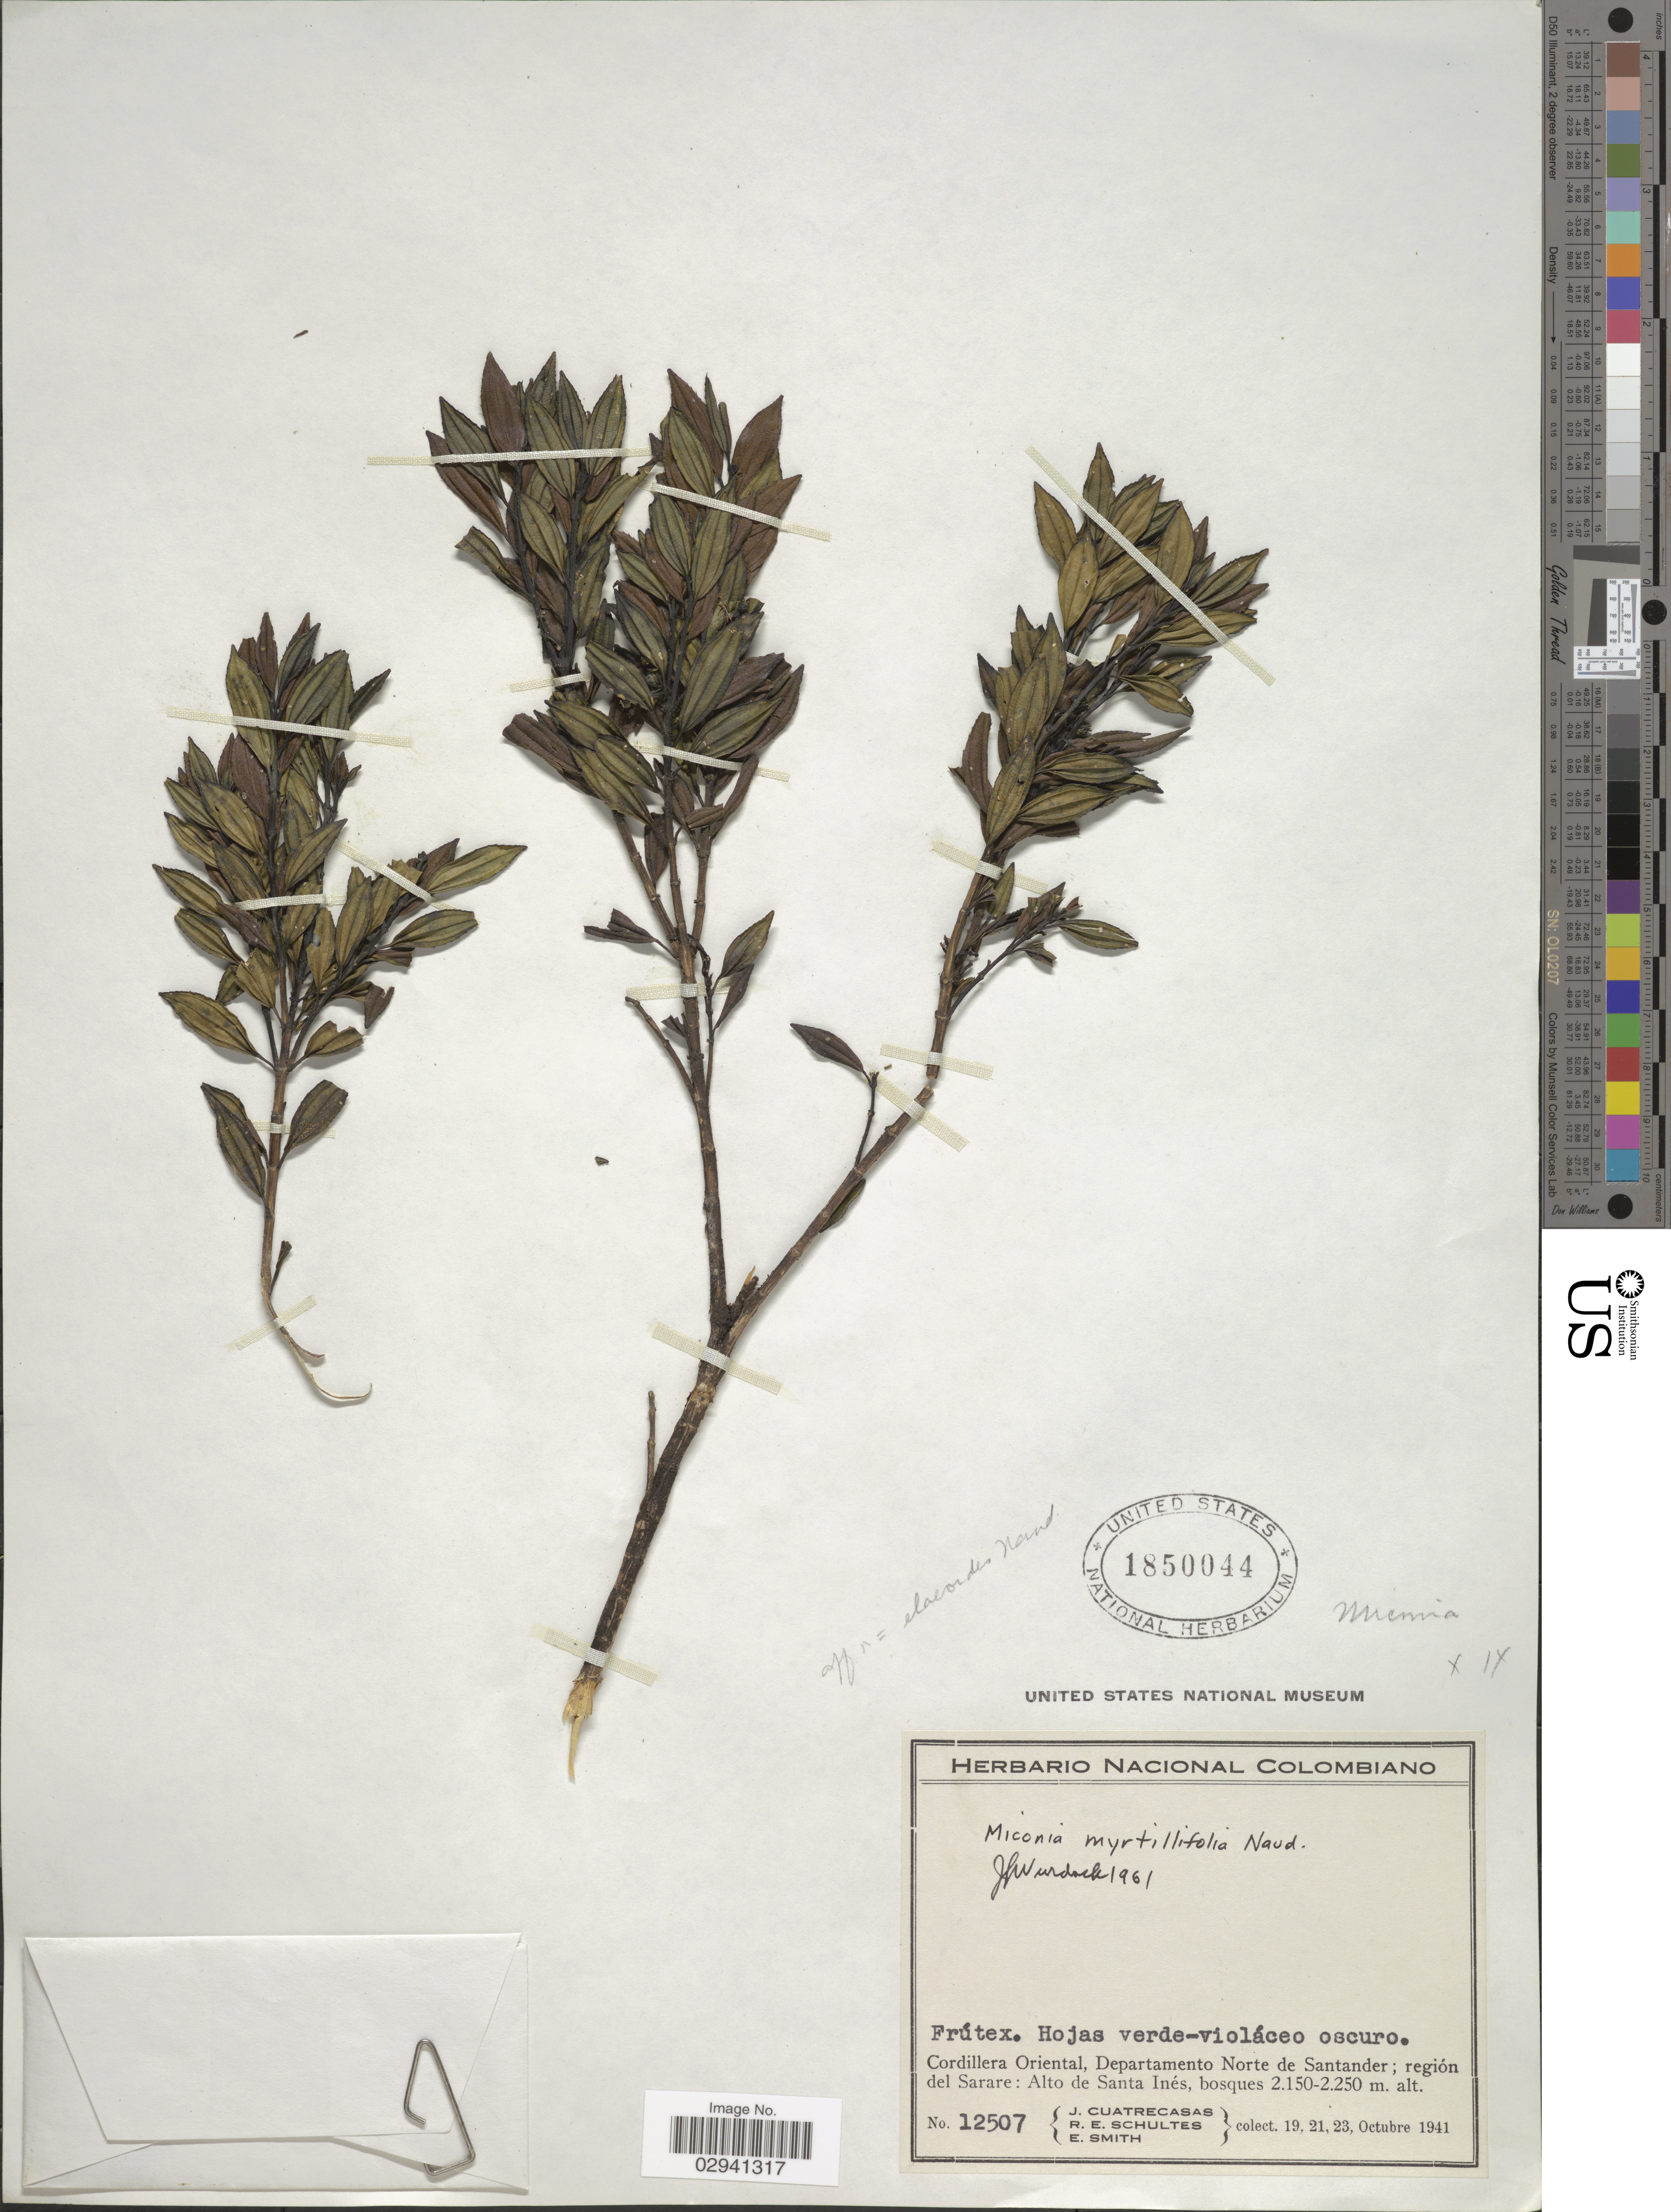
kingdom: Plantae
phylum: Tracheophyta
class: Magnoliopsida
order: Myrtales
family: Melastomataceae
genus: Miconia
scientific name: Miconia myrtillifolia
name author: Naudin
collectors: J. Cuatrecasas, R. E. Schultes & E. Smith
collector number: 12507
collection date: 1941-10-19/1941-10-23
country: Colombia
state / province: Norte de Santander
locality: Cordillera Oriental, Departamento Norte de Santander; región del Sarare: Alto de Santa Inés.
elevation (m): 2150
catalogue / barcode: US 1850044